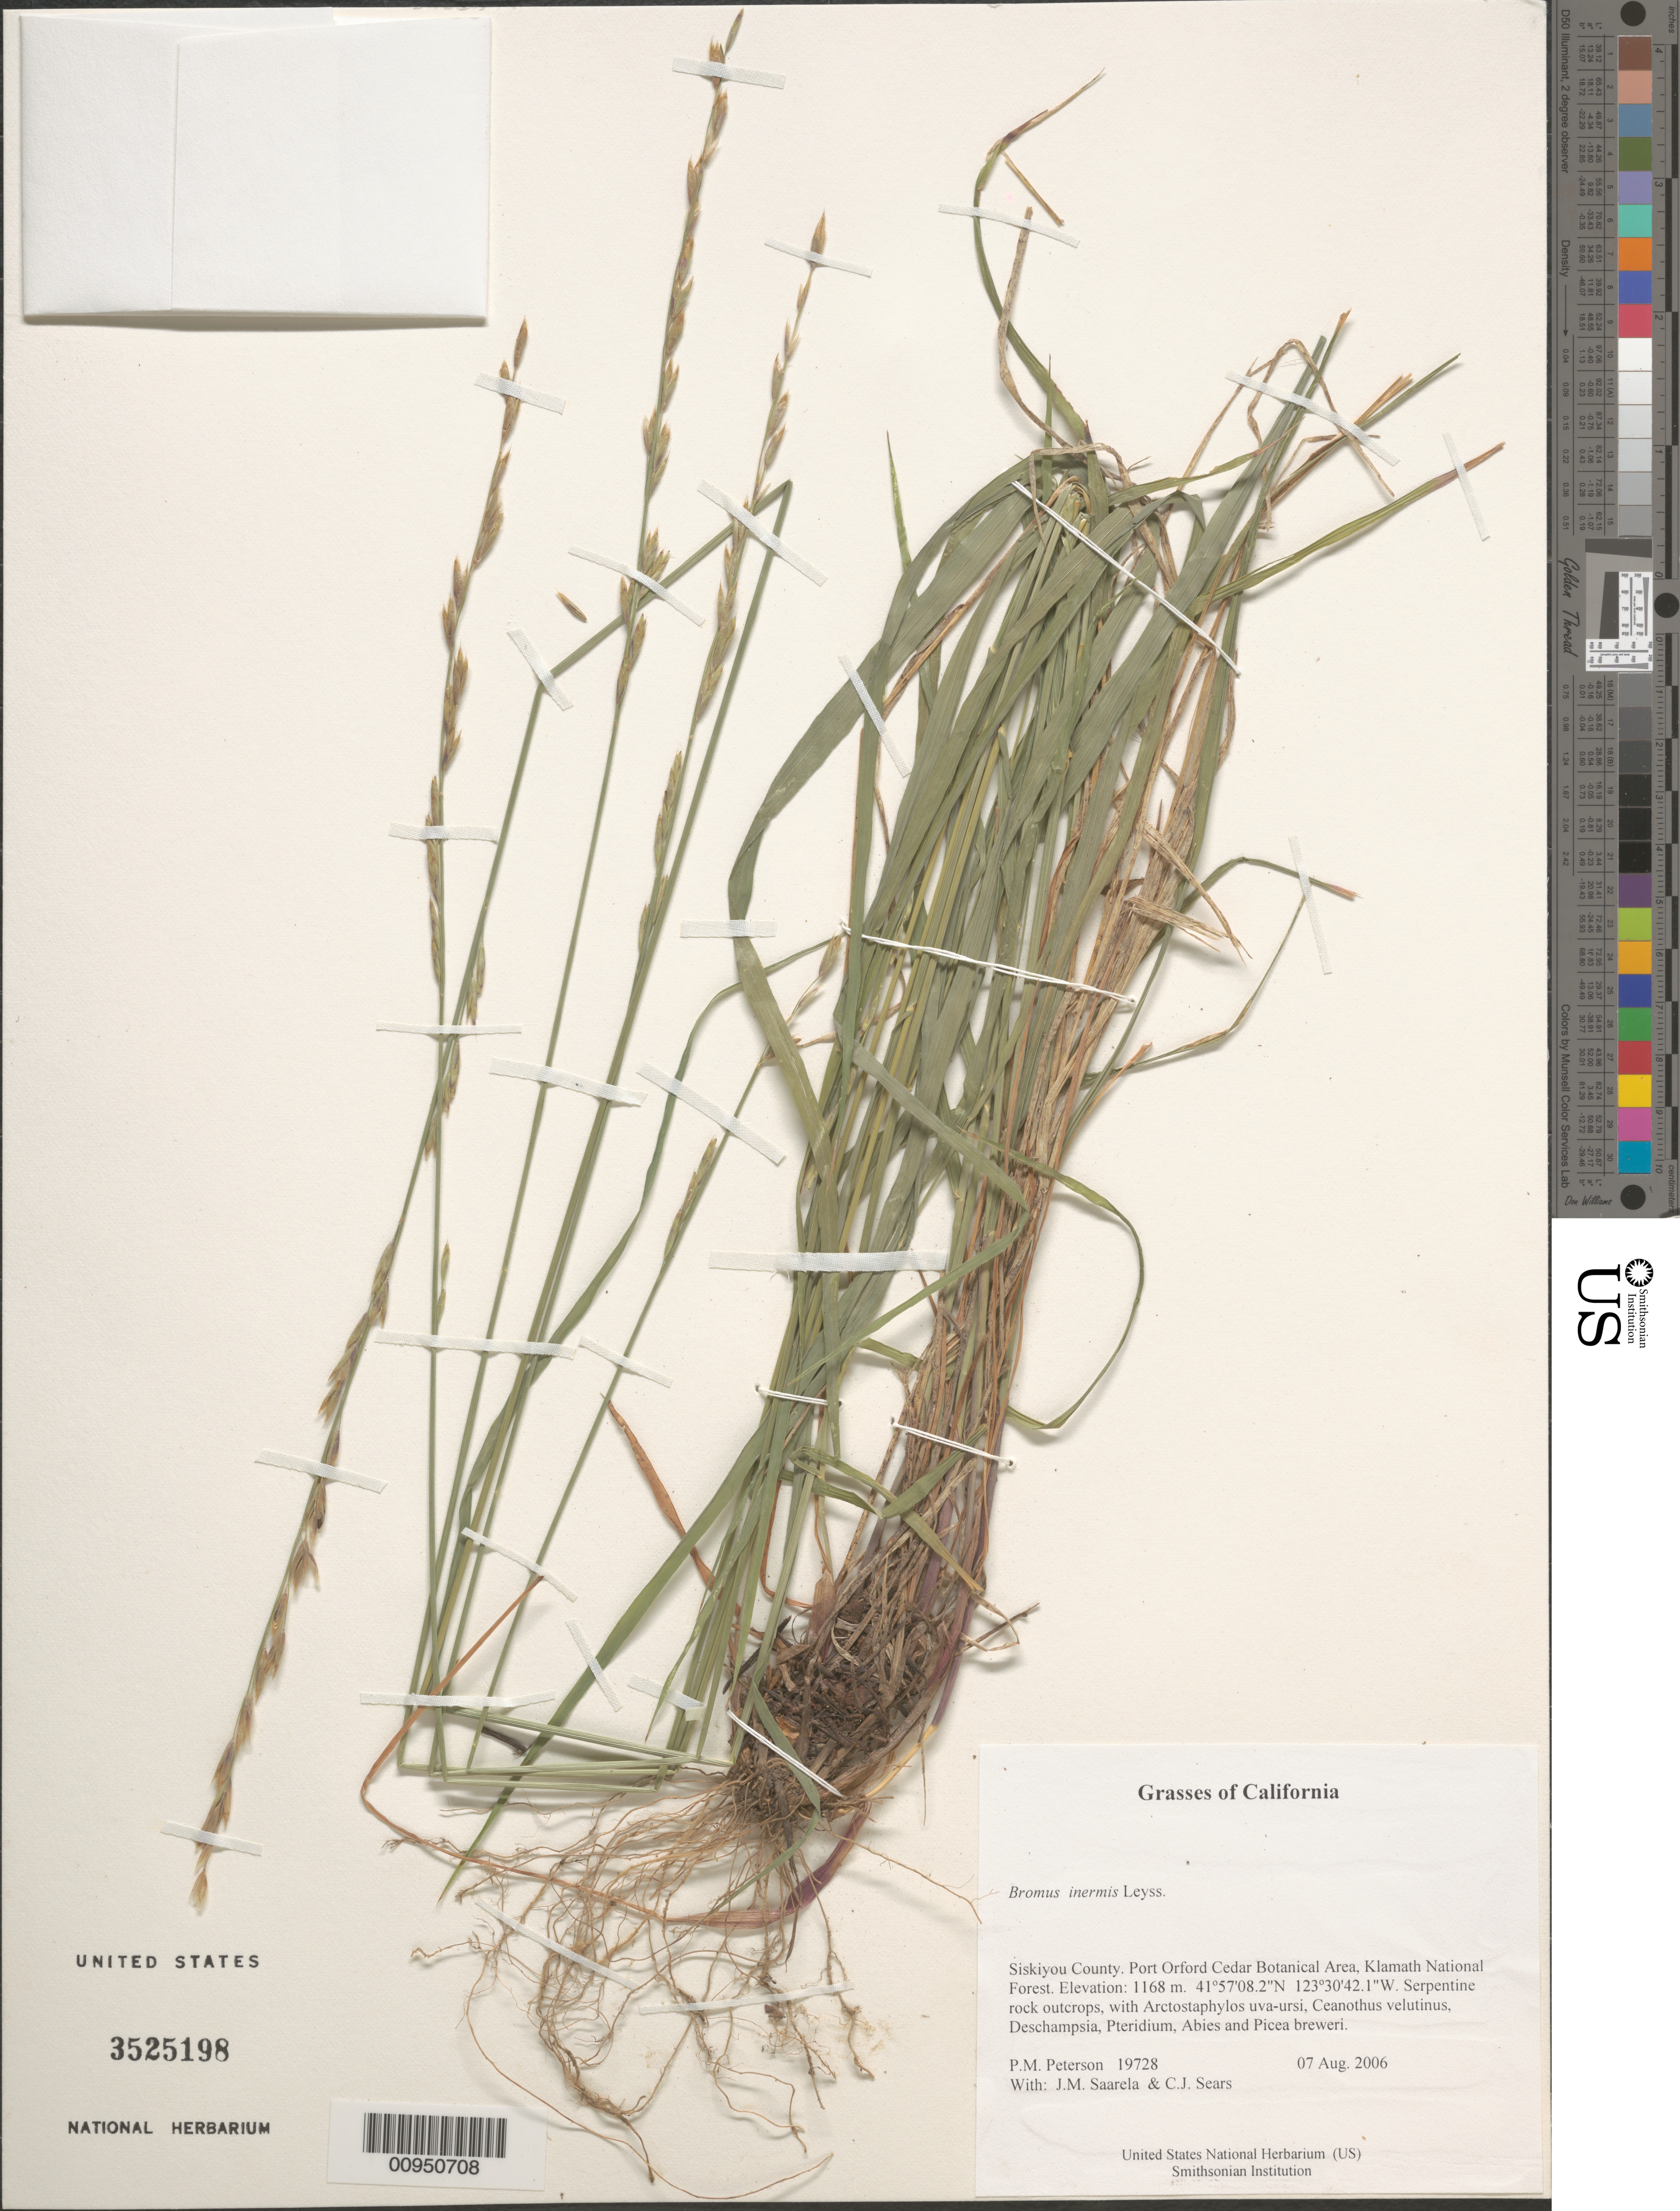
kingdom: Plantae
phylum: Tracheophyta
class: Liliopsida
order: Poales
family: Poaceae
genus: Bromus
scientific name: Bromus inermis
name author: Leyss.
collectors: P. M. Peterson, J. Saarela & C. Sears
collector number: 19728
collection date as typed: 07 Aug 2006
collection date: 2006-08-07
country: United States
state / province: California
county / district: Siskiyou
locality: Port Orford Cedar Botanical Area, Klamath National Forest.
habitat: Serpentine rock outcrops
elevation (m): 1168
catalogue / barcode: US 3525198